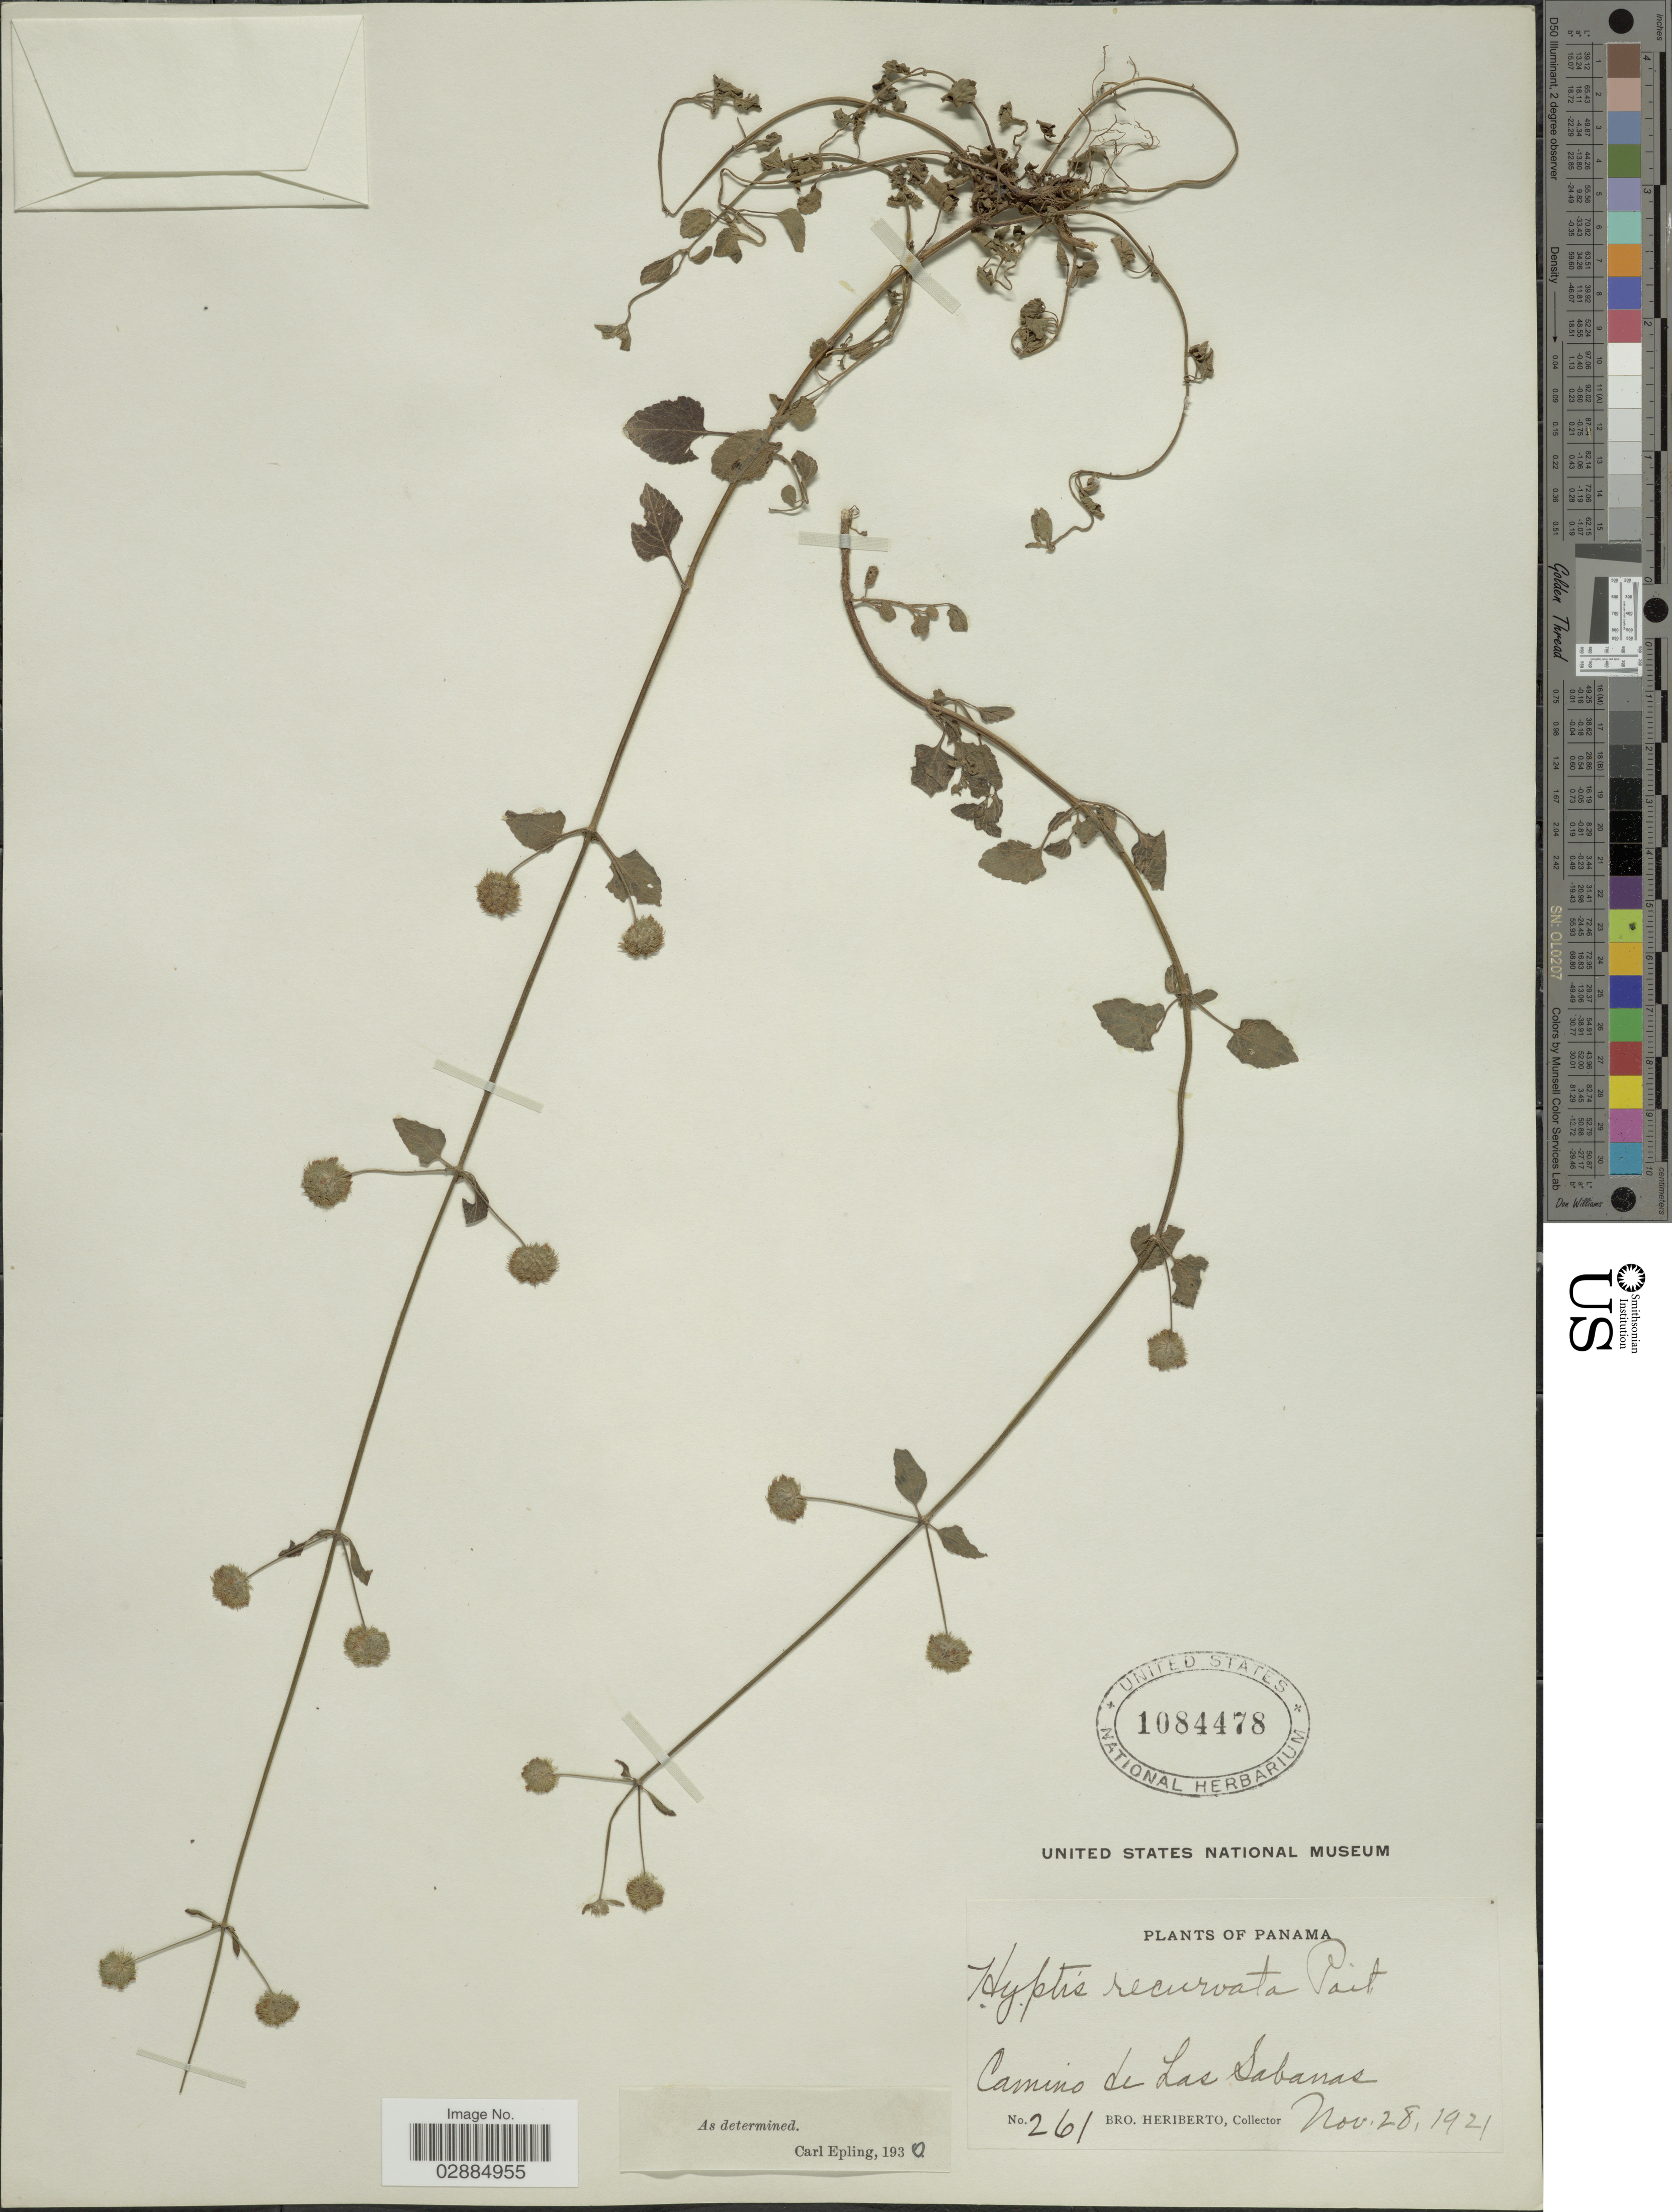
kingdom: Plantae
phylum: Tracheophyta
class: Magnoliopsida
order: Lamiales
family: Lamiaceae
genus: Hyptis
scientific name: Hyptis recurvata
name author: Poit.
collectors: B. Heriberto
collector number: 261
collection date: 1921-11-28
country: Panama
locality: Camino de las Sabanas.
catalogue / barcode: US 1084478